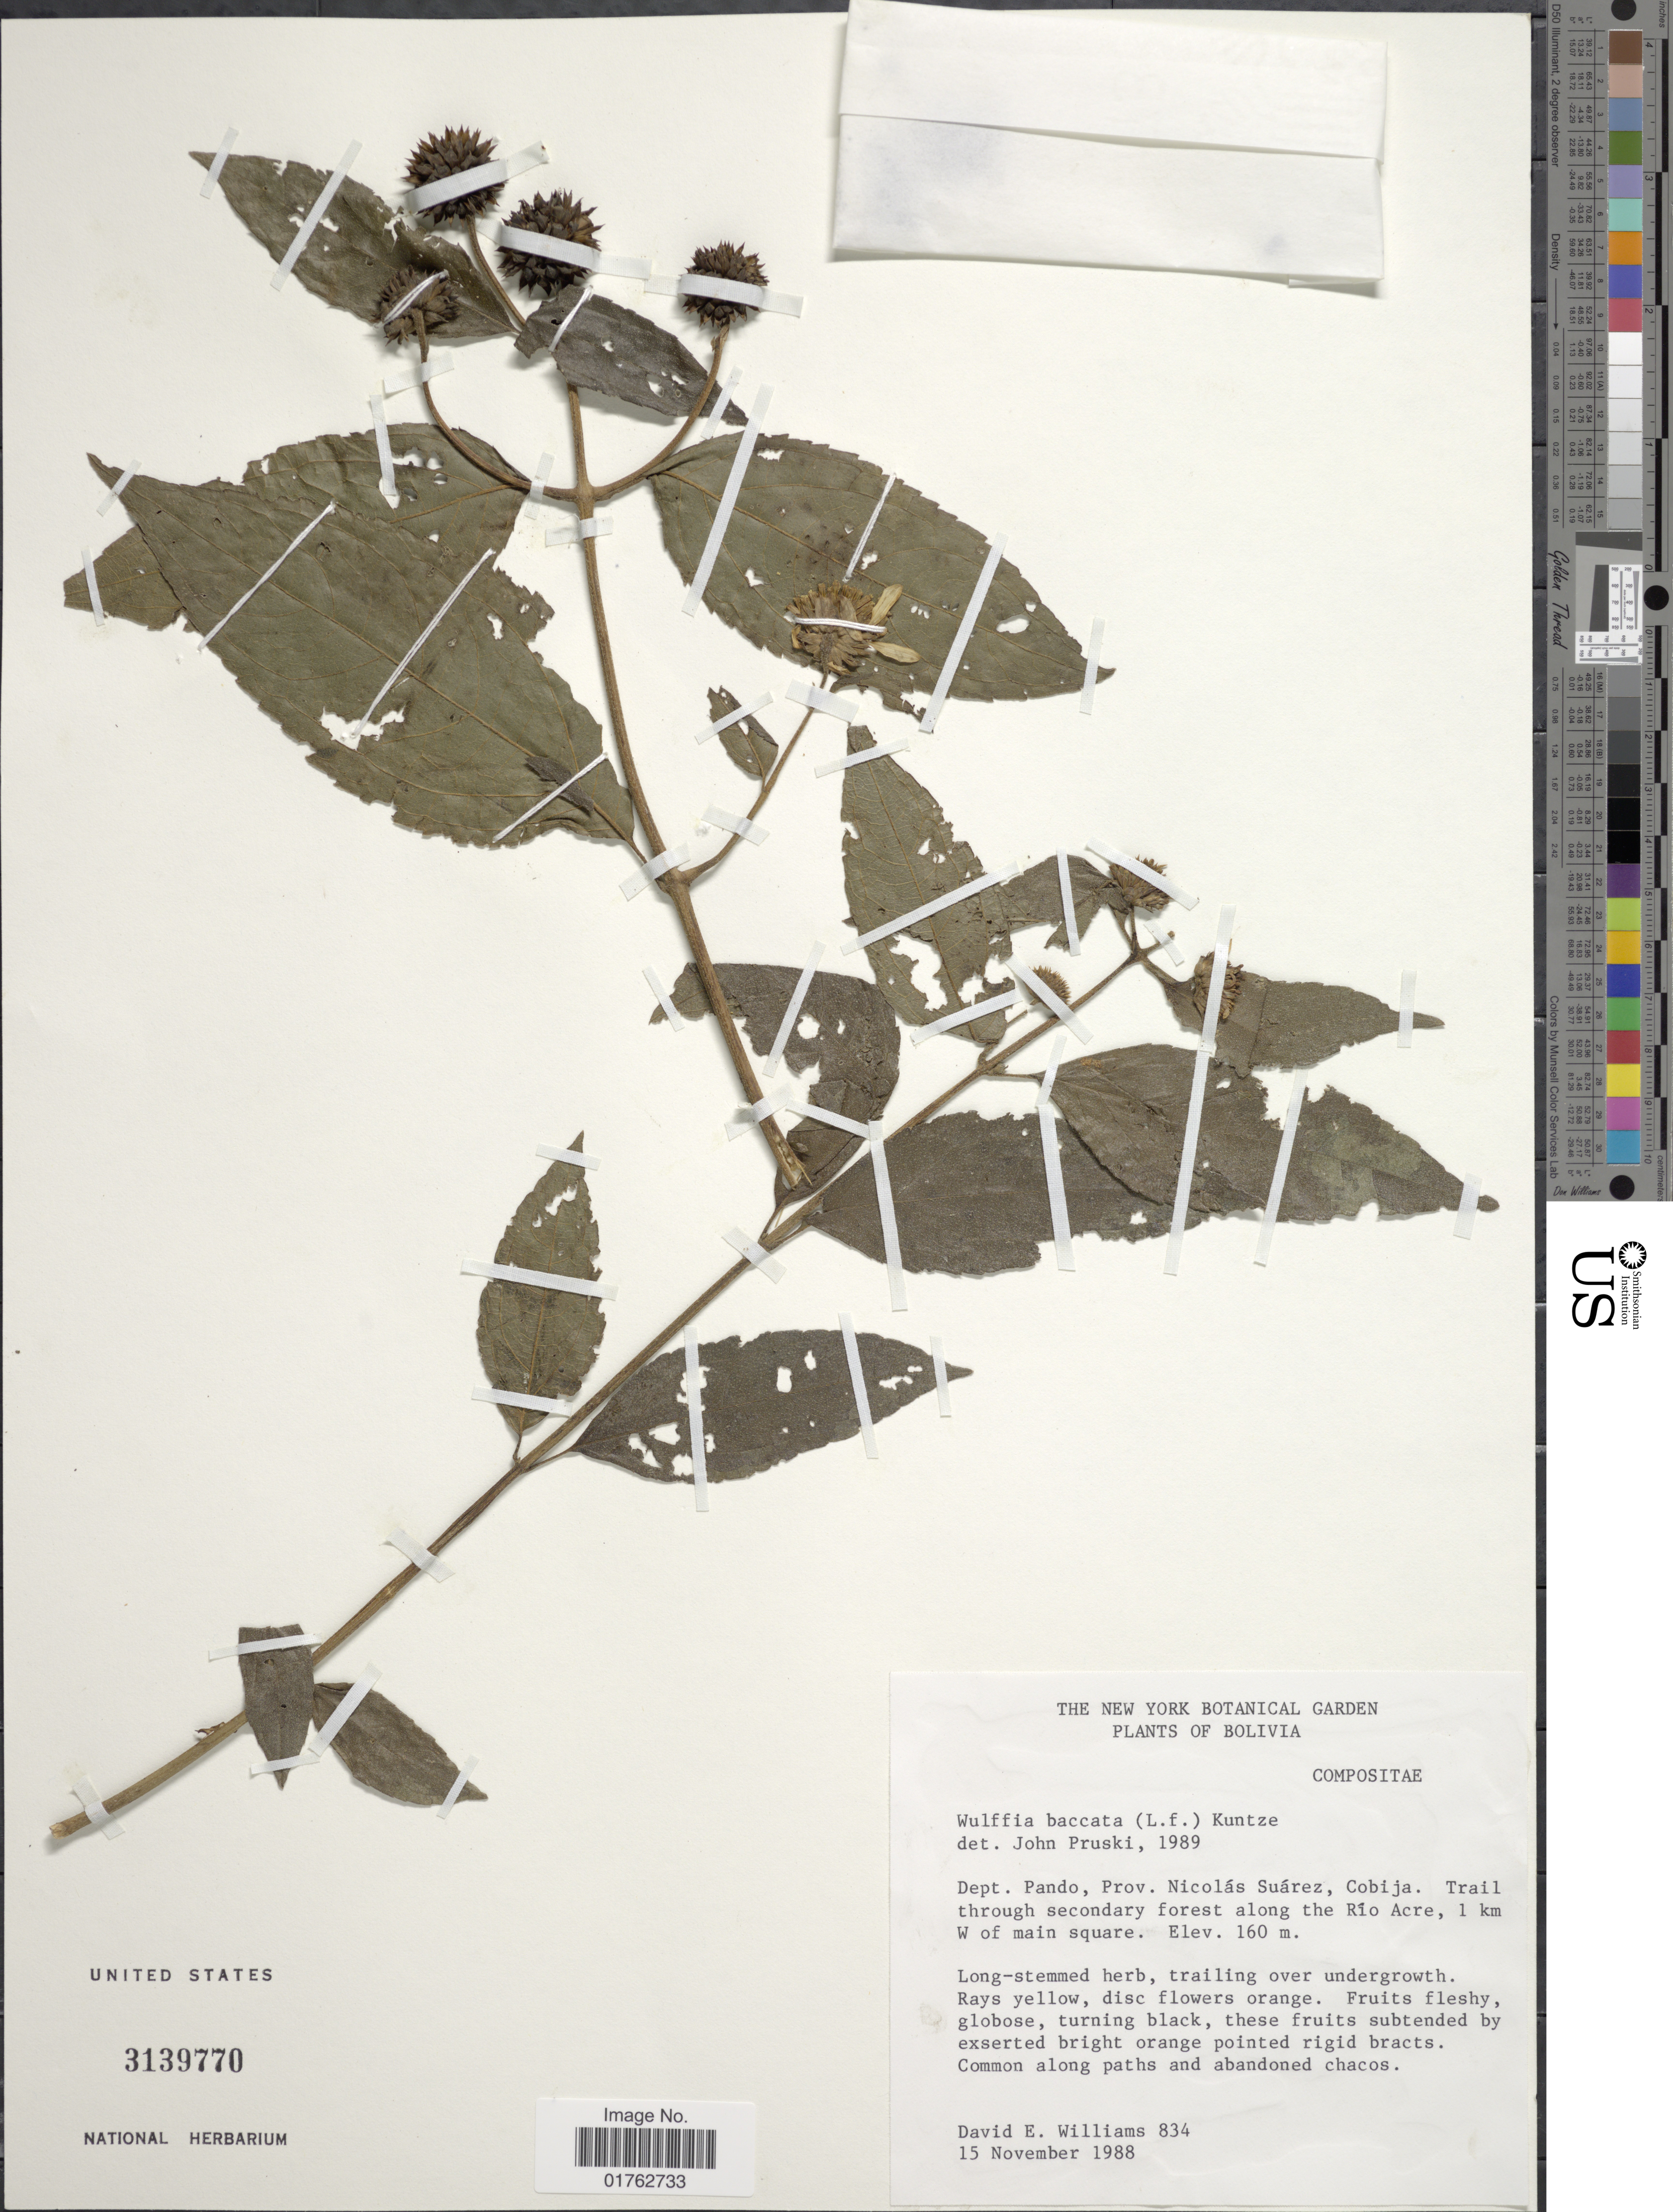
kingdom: Plantae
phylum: Tracheophyta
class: Magnoliopsida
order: Asterales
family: Asteraceae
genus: Wulffia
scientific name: Wulffia baccata var. baccata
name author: (L.) Kuntze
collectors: D. E. Williams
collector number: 834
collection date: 1988-11-15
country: Bolivia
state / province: Pando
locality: Dept. Pando, Prov. Nicolas Suarez, Cobija, Trail through secondary forest along the Rio Acre, 1 km W of Main square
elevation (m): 160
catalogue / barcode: US 3139770